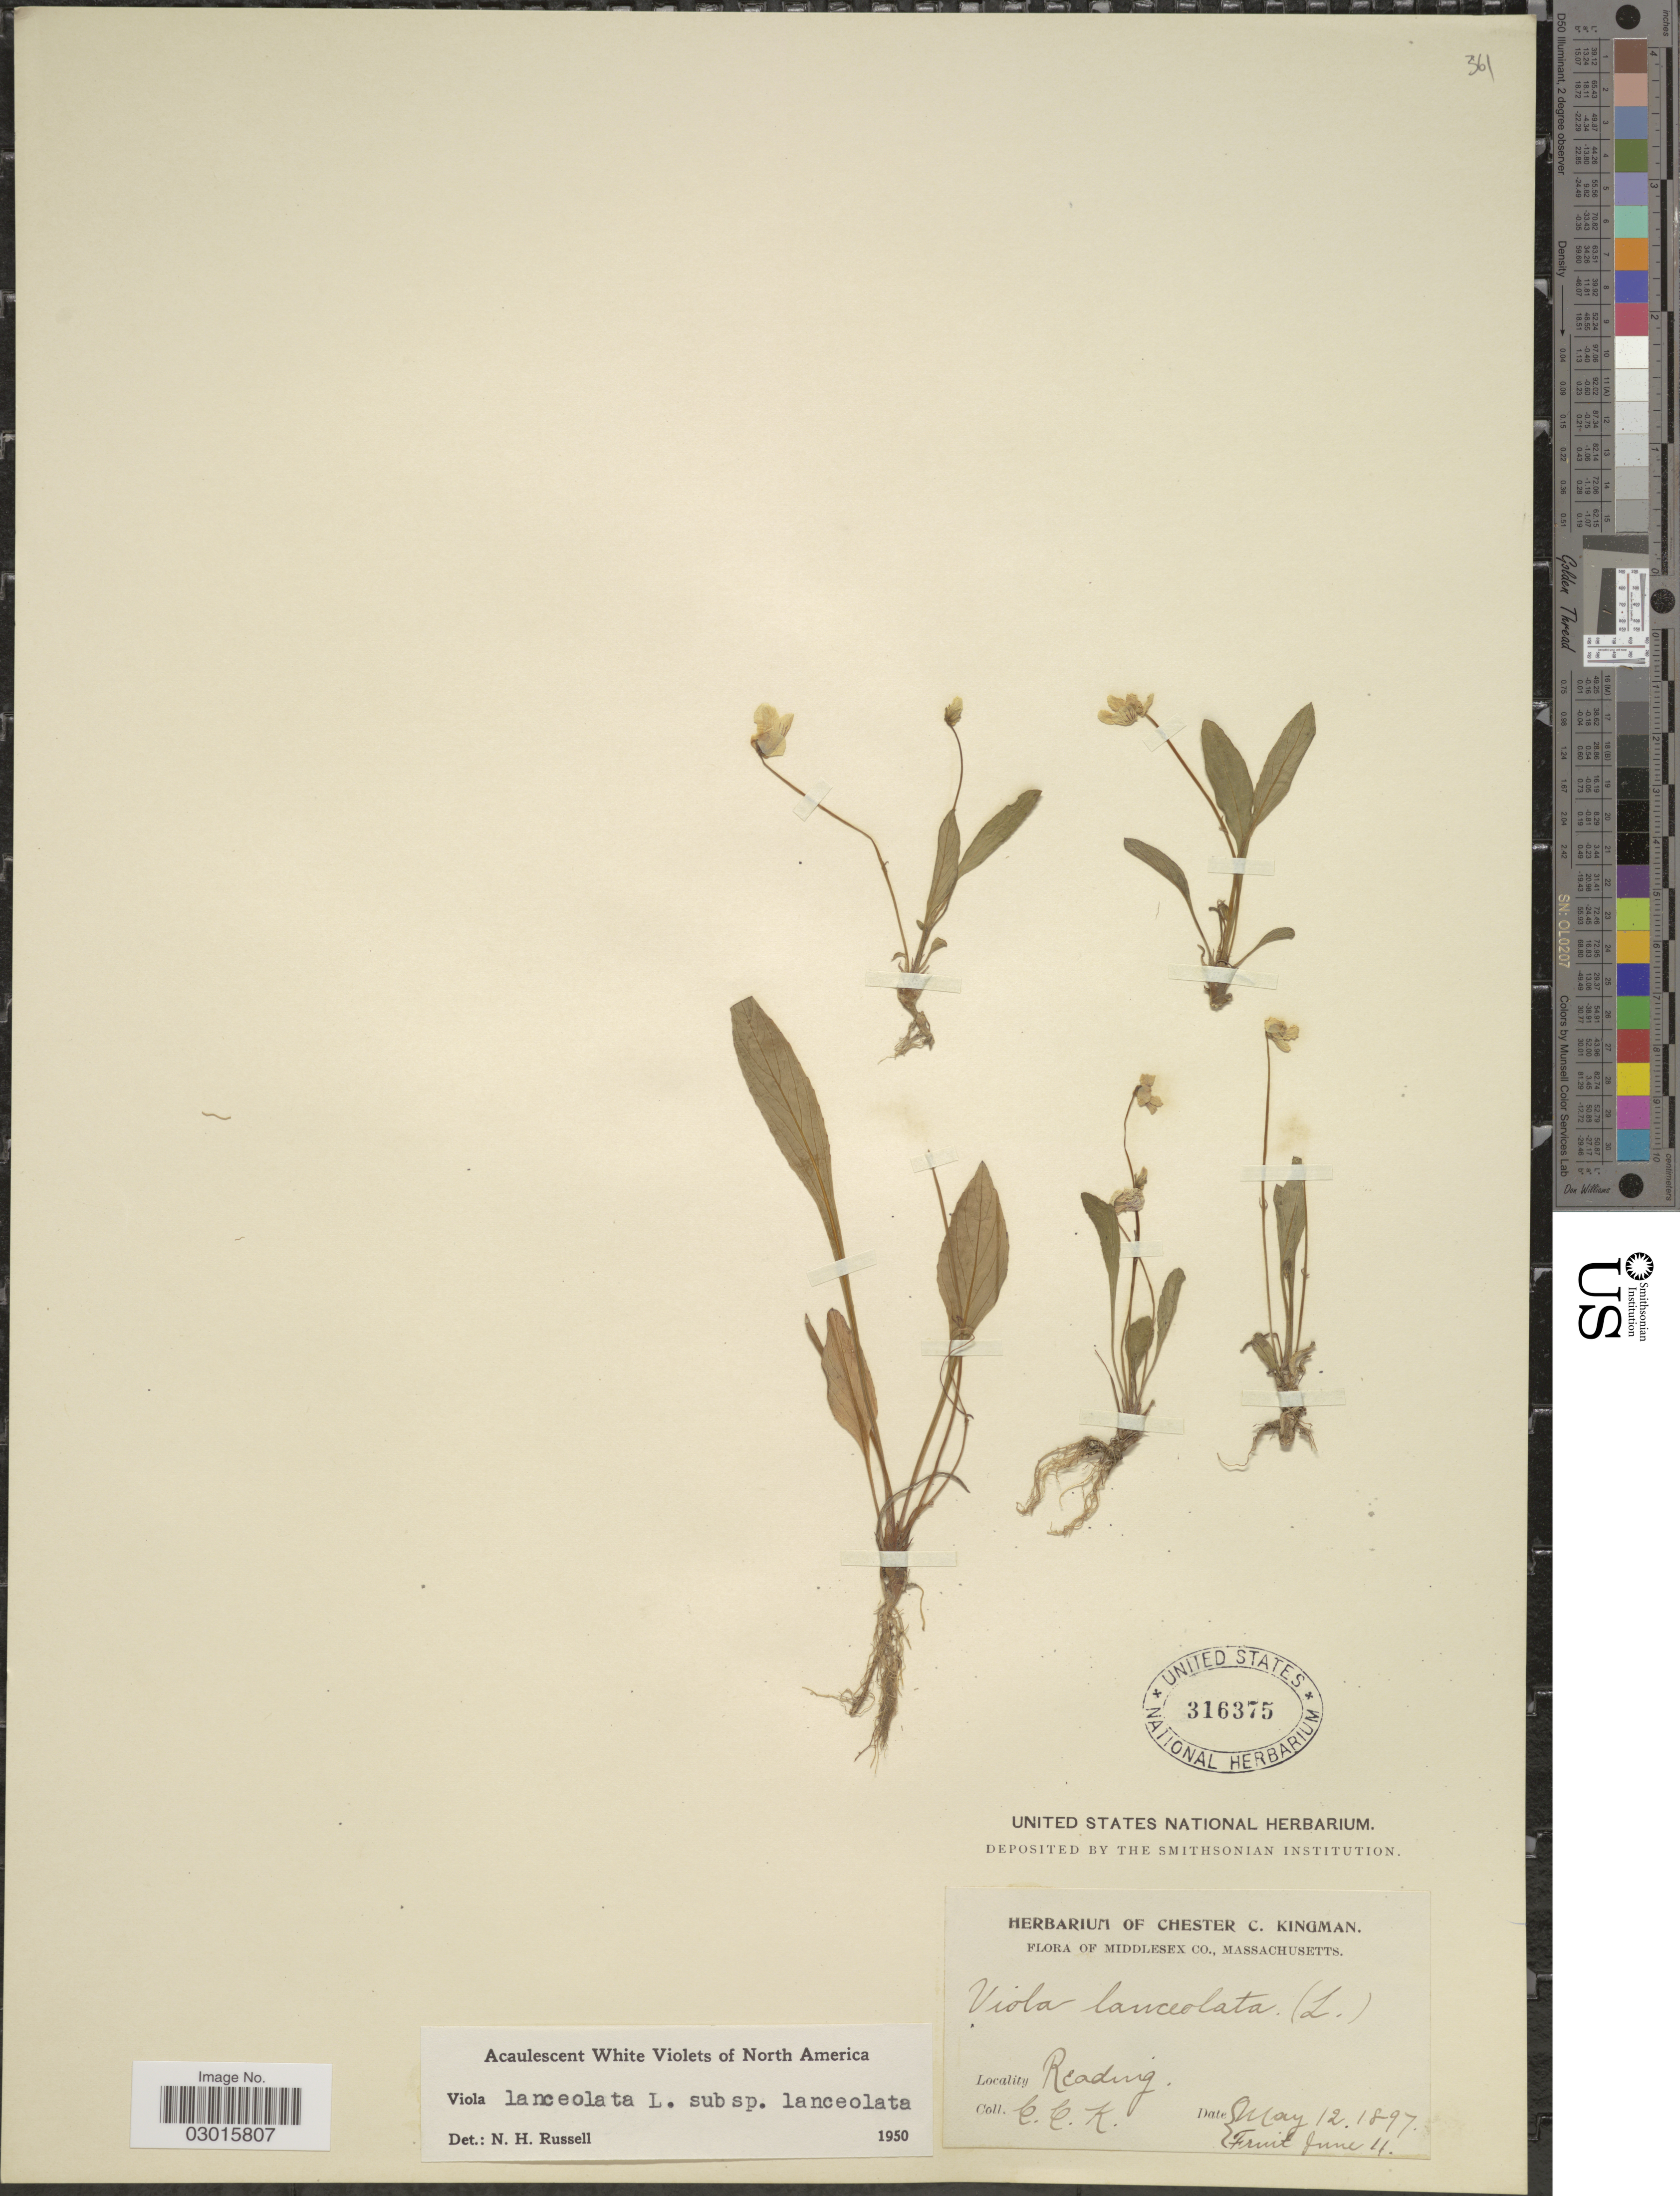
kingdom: Plantae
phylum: Tracheophyta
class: Magnoliopsida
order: Malpighiales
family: Violaceae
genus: Viola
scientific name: Viola lanceolata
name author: L.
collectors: C. Kingman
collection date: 1897-05-12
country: United States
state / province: Massachusetts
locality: Middlesex Co., Reading.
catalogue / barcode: US 316375